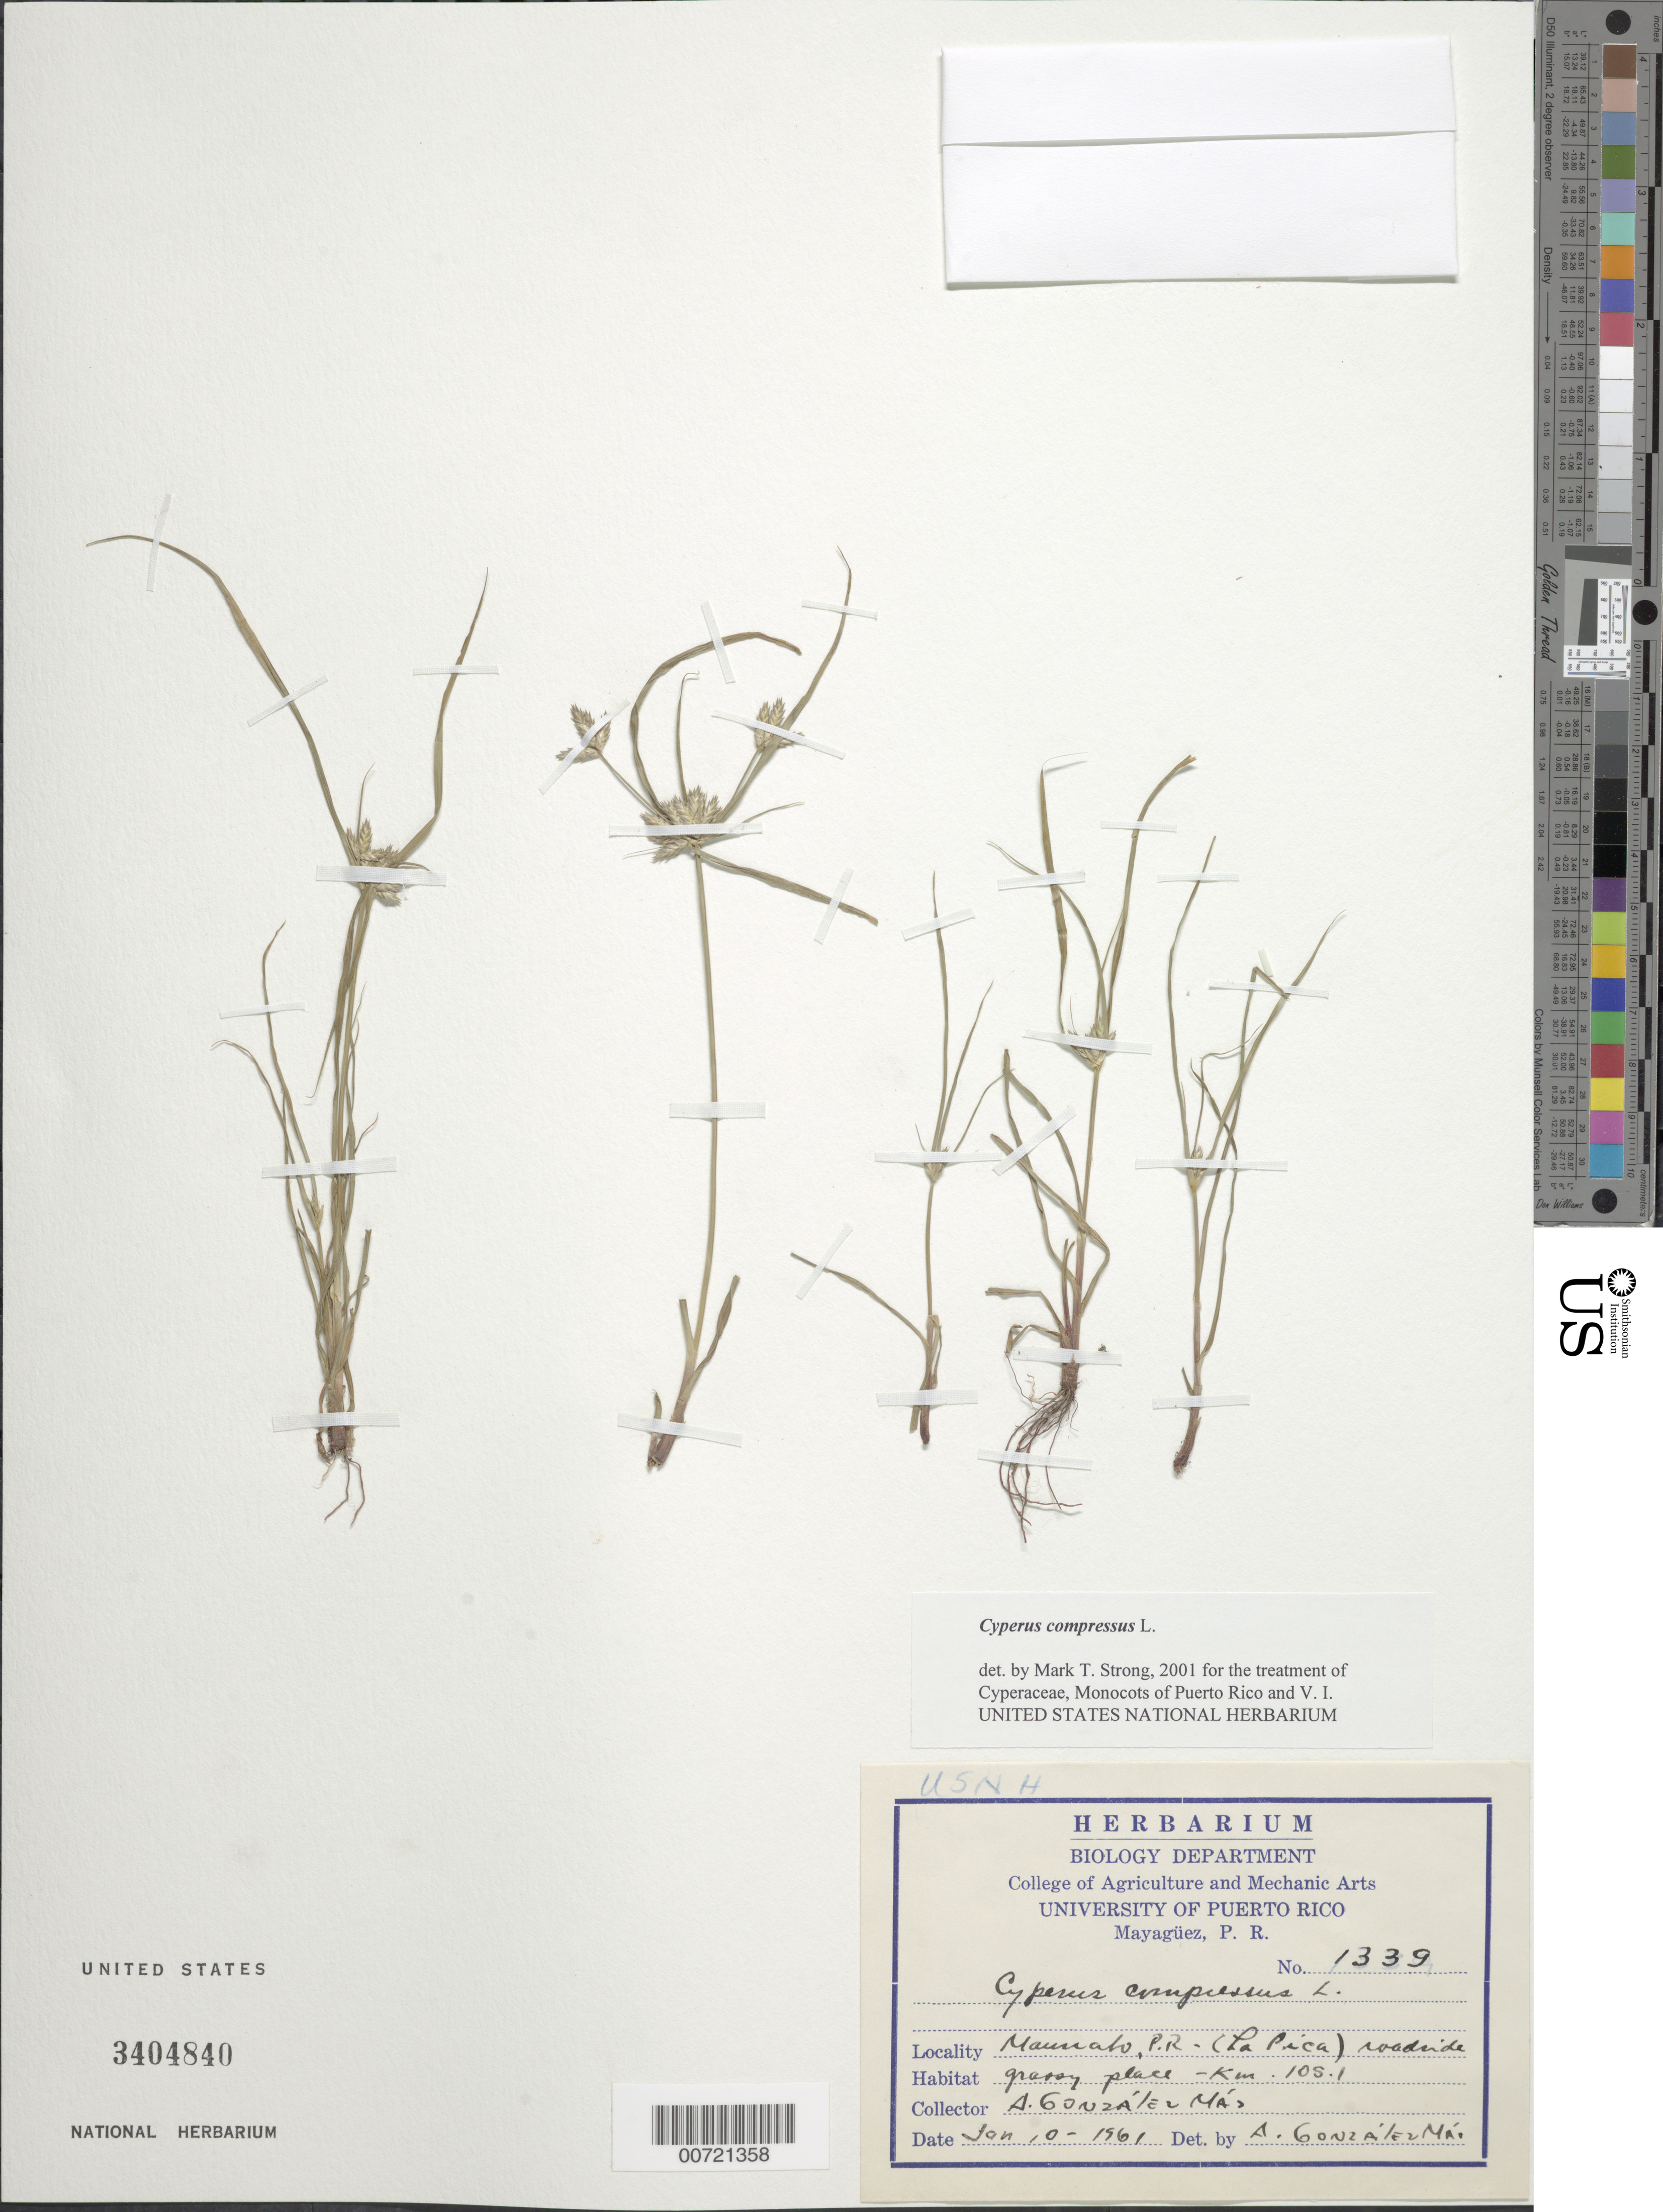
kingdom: Plantae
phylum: Tracheophyta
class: Liliopsida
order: Poales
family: Cyperaceae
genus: Cyperus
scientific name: Cyperus compressus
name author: L.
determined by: Strong, M. T., (US), Smithsonian Institution - National Museum of Natural History (UNITED STATES)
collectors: A. González Más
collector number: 1339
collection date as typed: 10 Jan 1961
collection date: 1961-01-10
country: Puerto Rico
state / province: Maunabo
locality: Maunabo: La Pica, km 105.1.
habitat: Roadside, grassy places.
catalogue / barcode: US 3404840